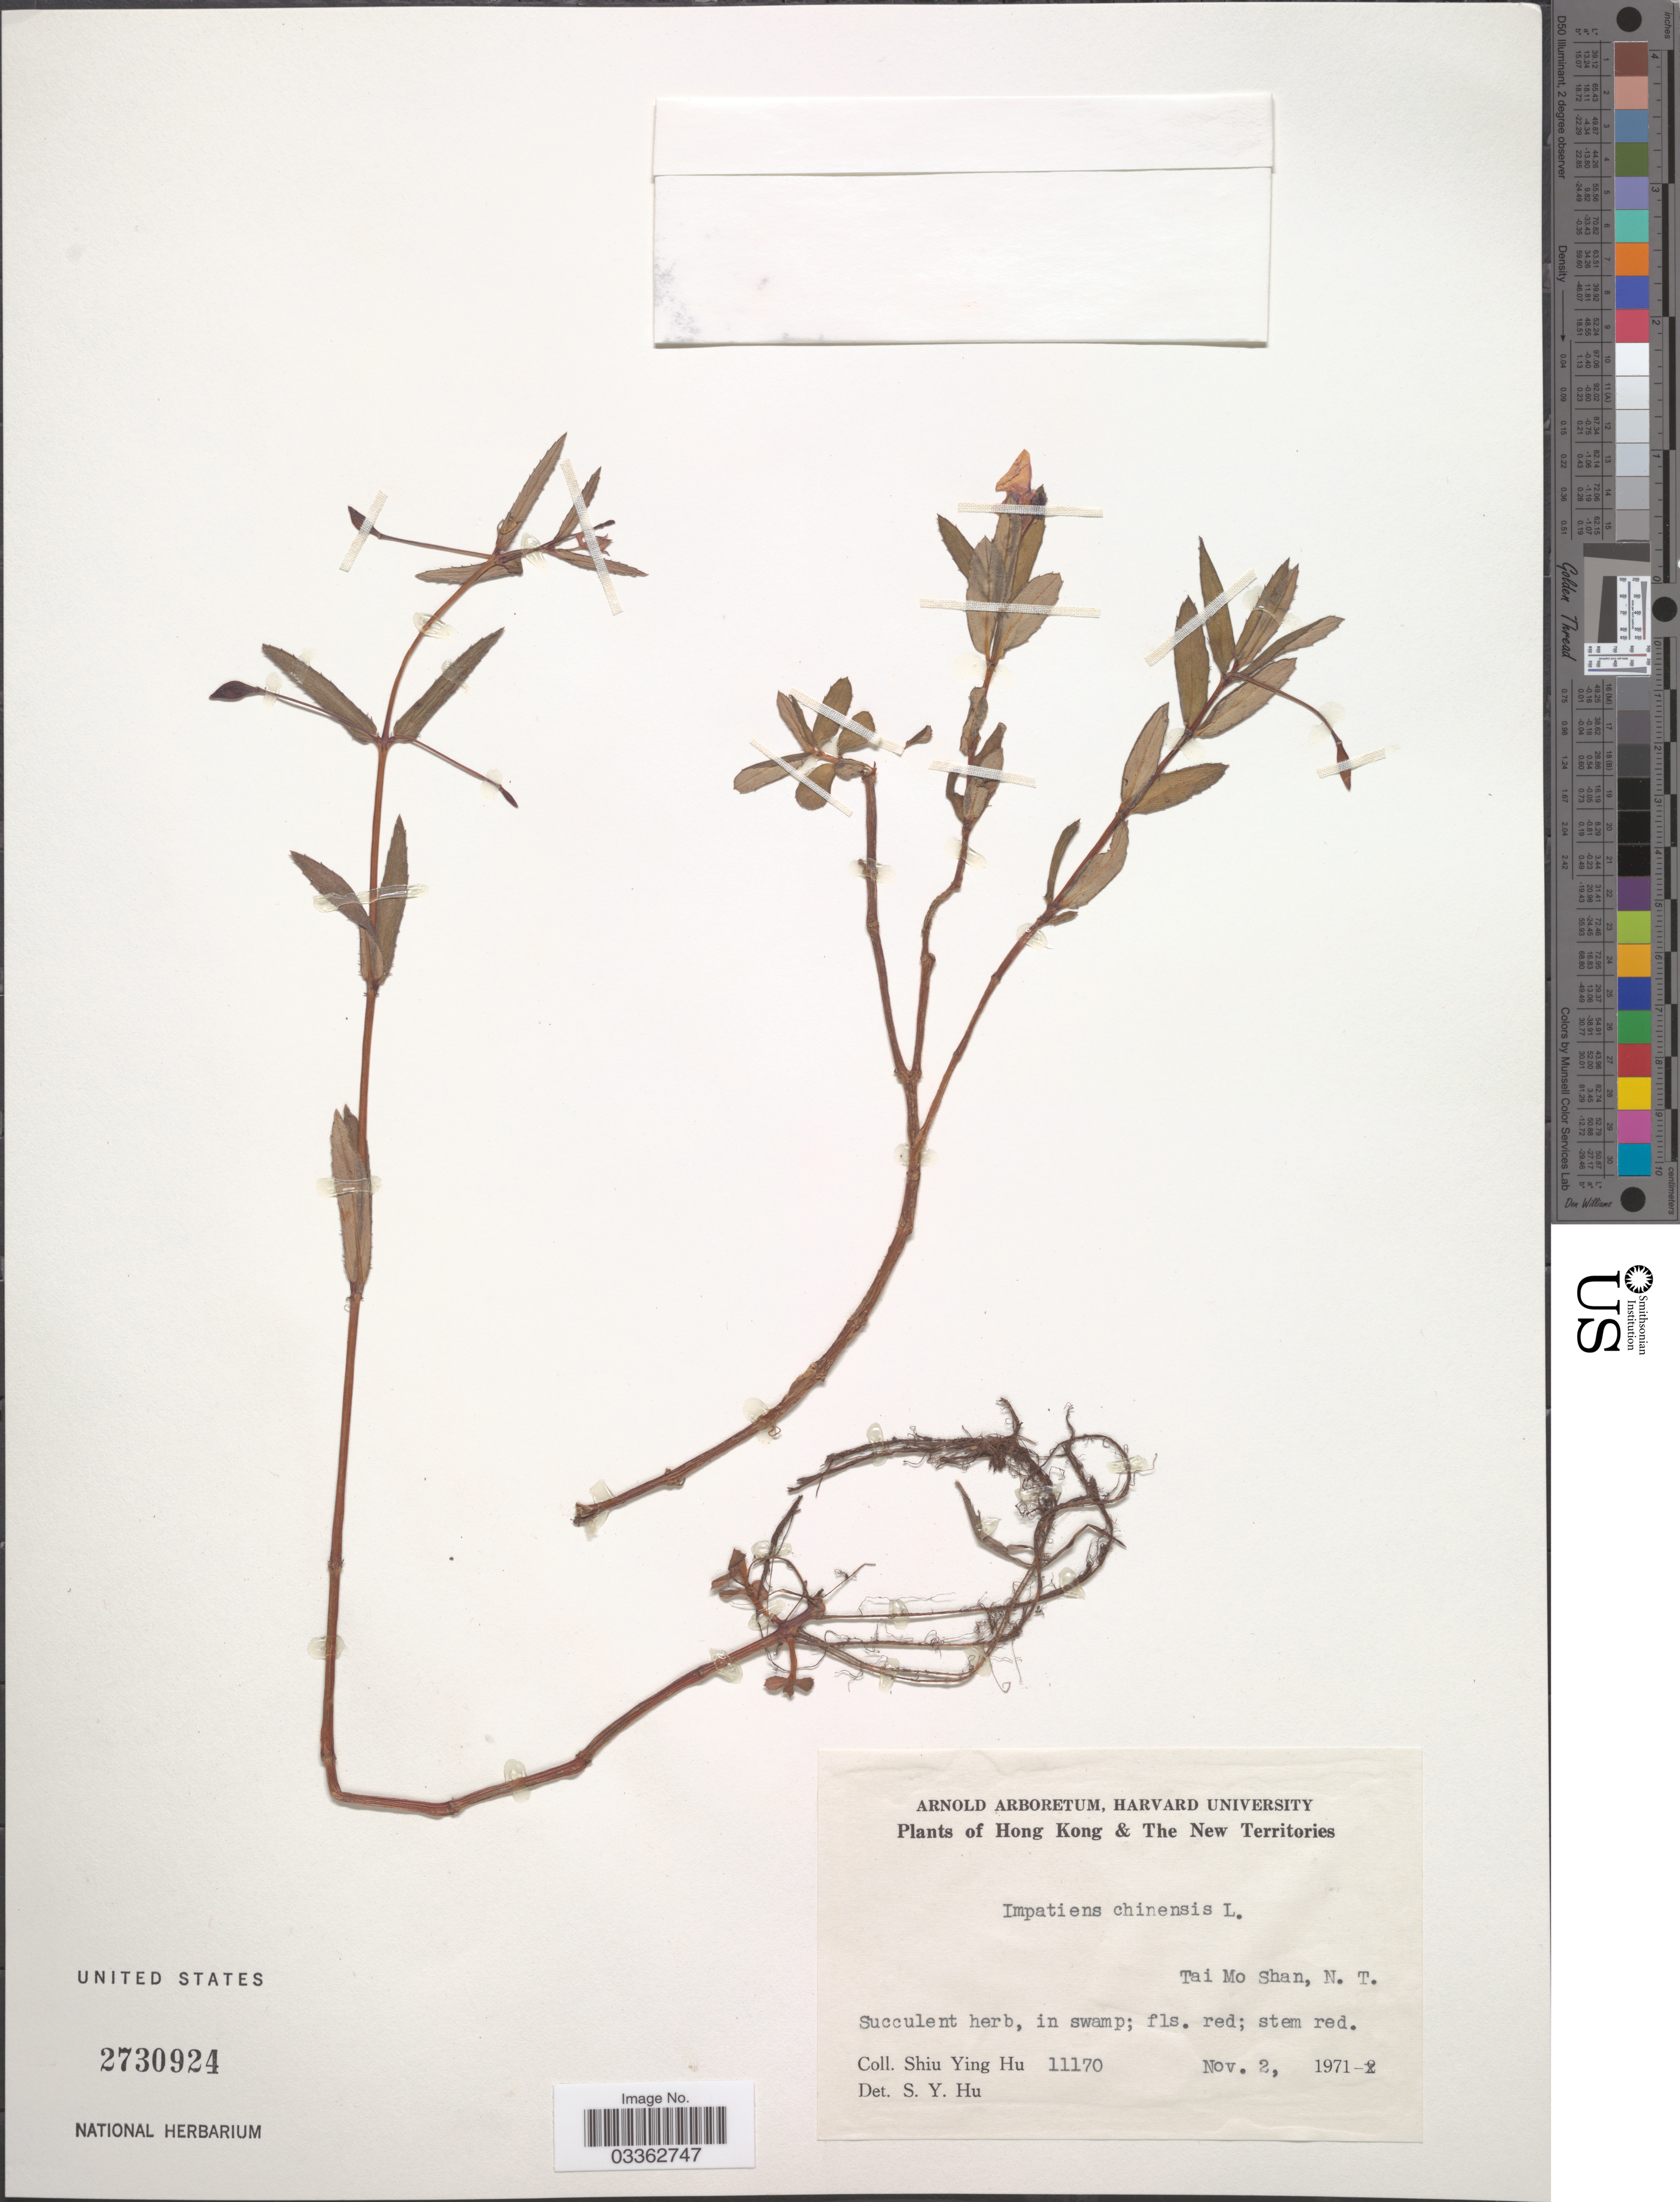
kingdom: Plantae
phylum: Tracheophyta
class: Magnoliopsida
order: Ericales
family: Balsaminaceae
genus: Impatiens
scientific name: Impatiens chinensis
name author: L.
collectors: S. Y. Hu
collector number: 11170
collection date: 1971-11-02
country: China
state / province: Hong Kong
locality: Hong Kong & The New Territories. Tai Mo Shan, N. T.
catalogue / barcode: US 2730924